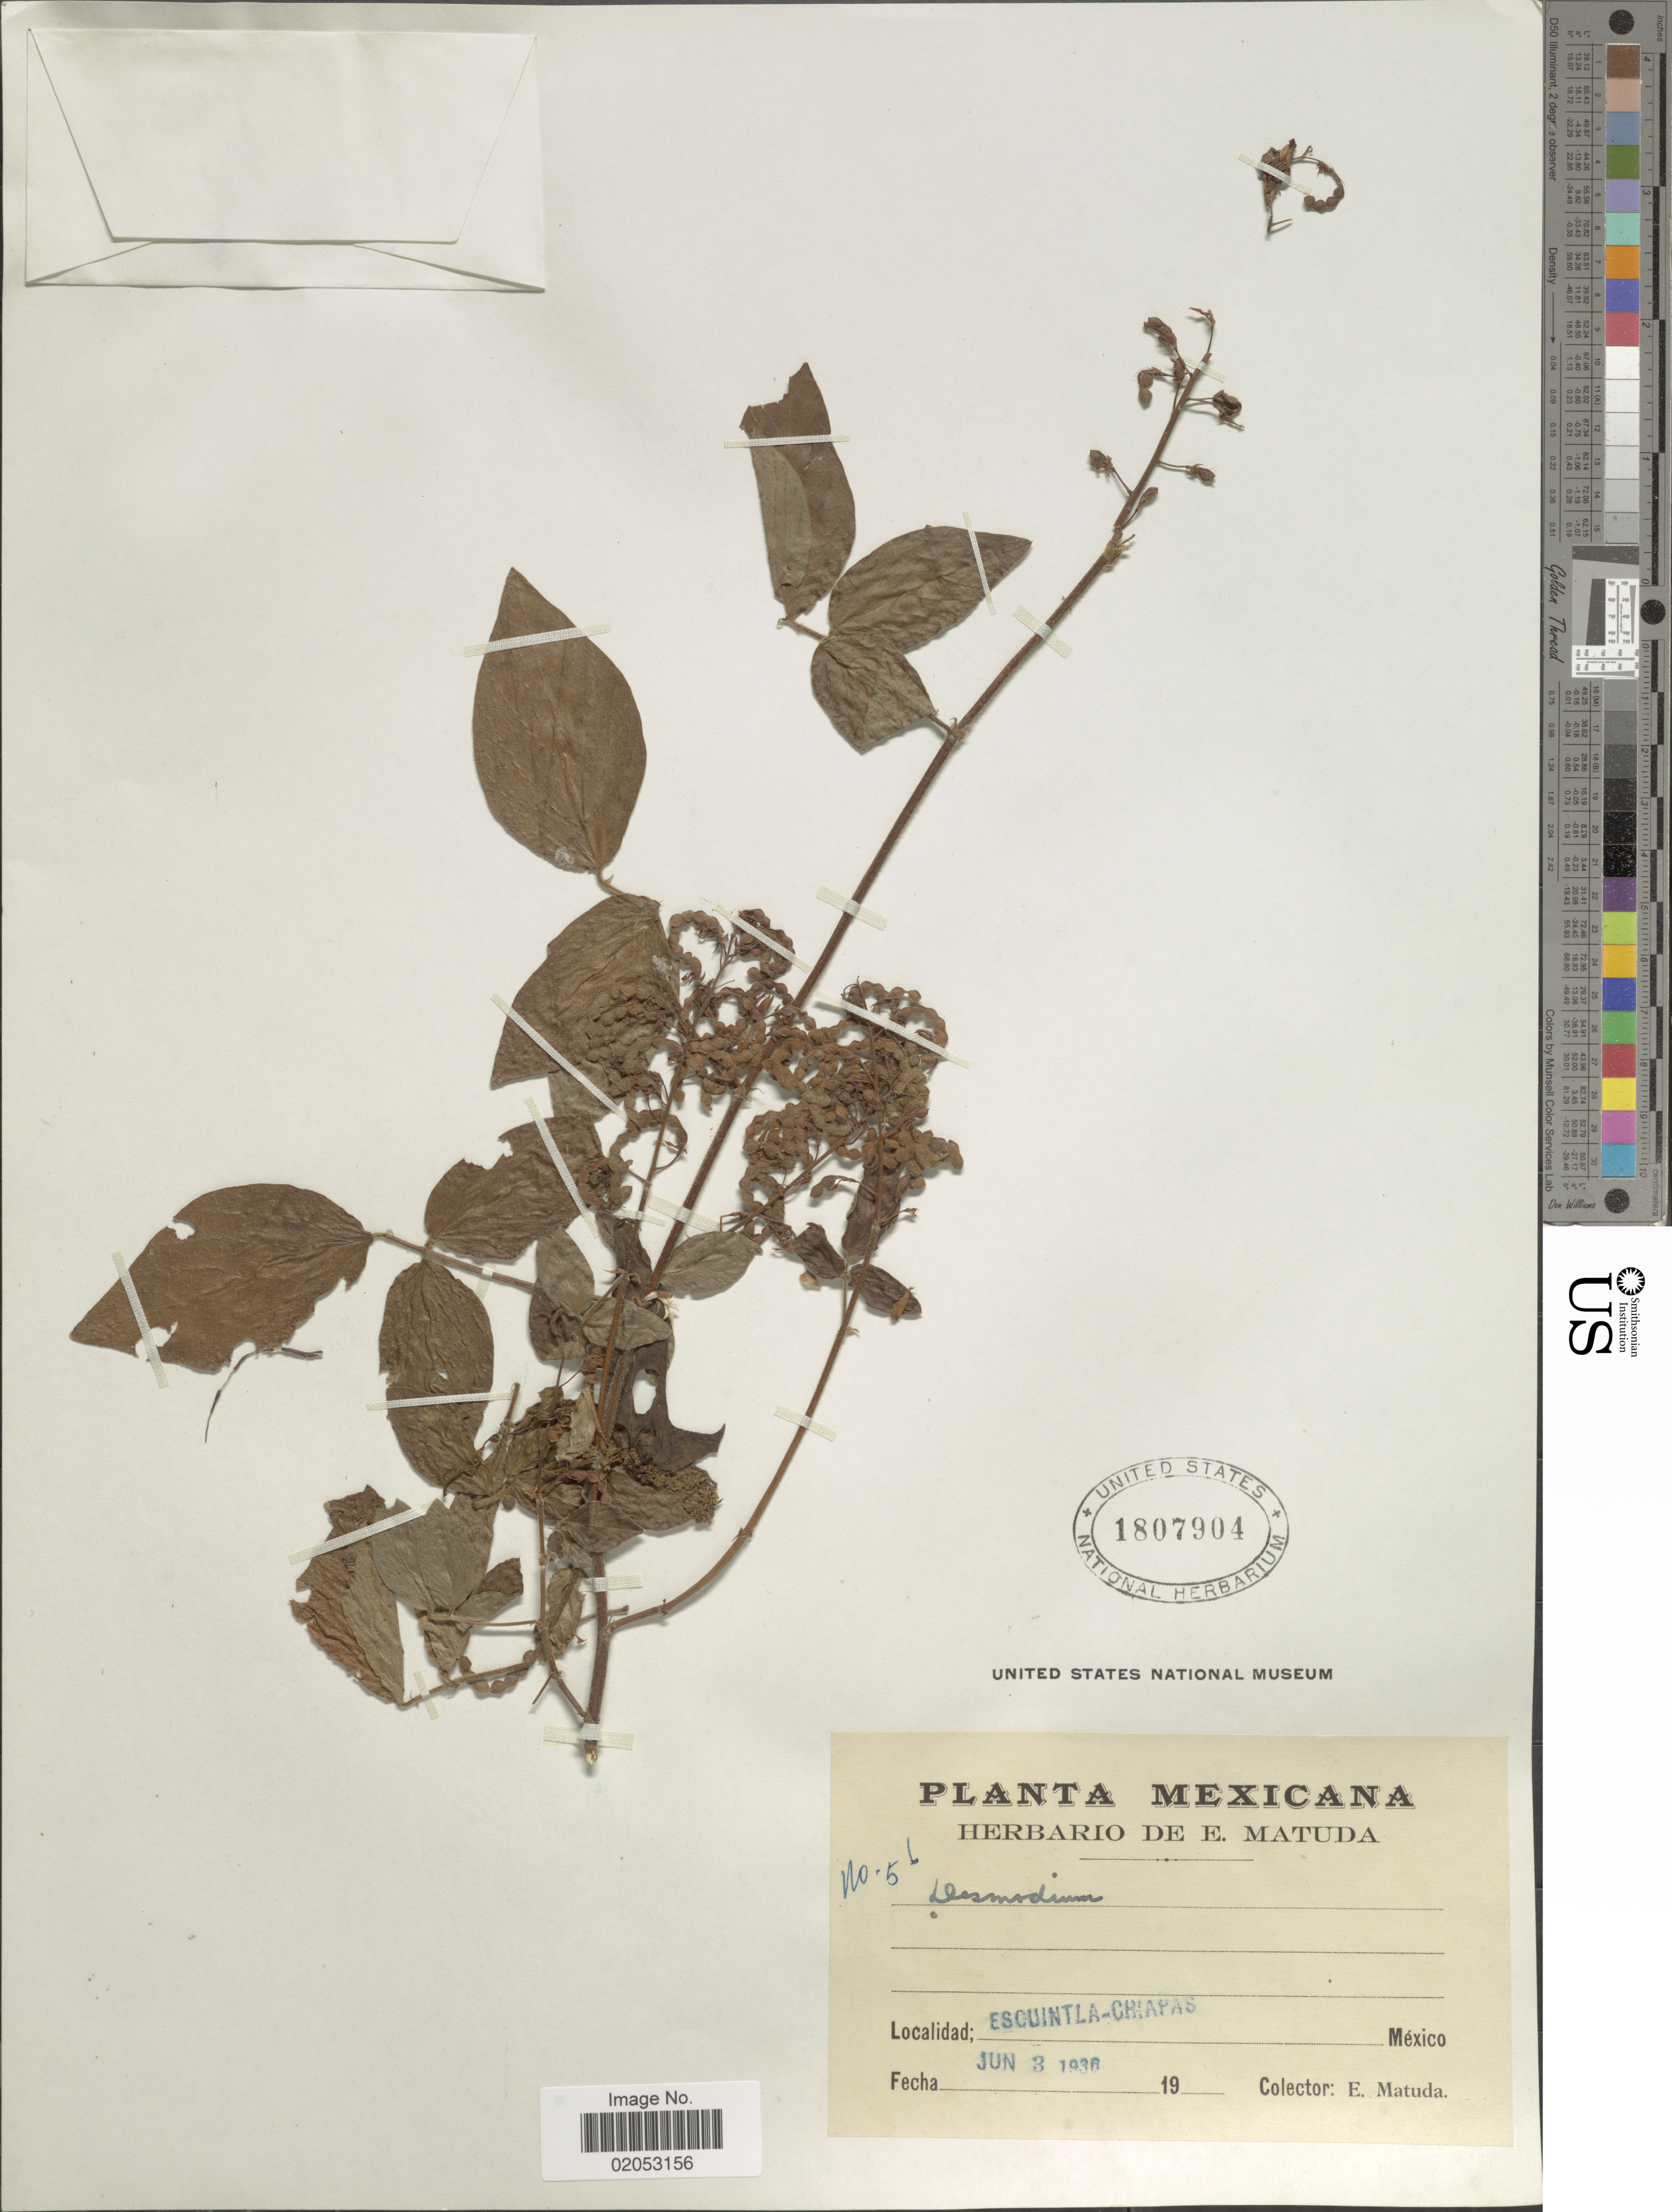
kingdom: Plantae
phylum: Tracheophyta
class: Magnoliopsida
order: Fabales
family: Fabaceae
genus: Desmodium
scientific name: Desmodium sp.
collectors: E. Matuda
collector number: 56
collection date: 1936-06-03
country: Mexico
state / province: Chiapas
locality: Escuintla-Chiapas, México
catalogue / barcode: US 1807904